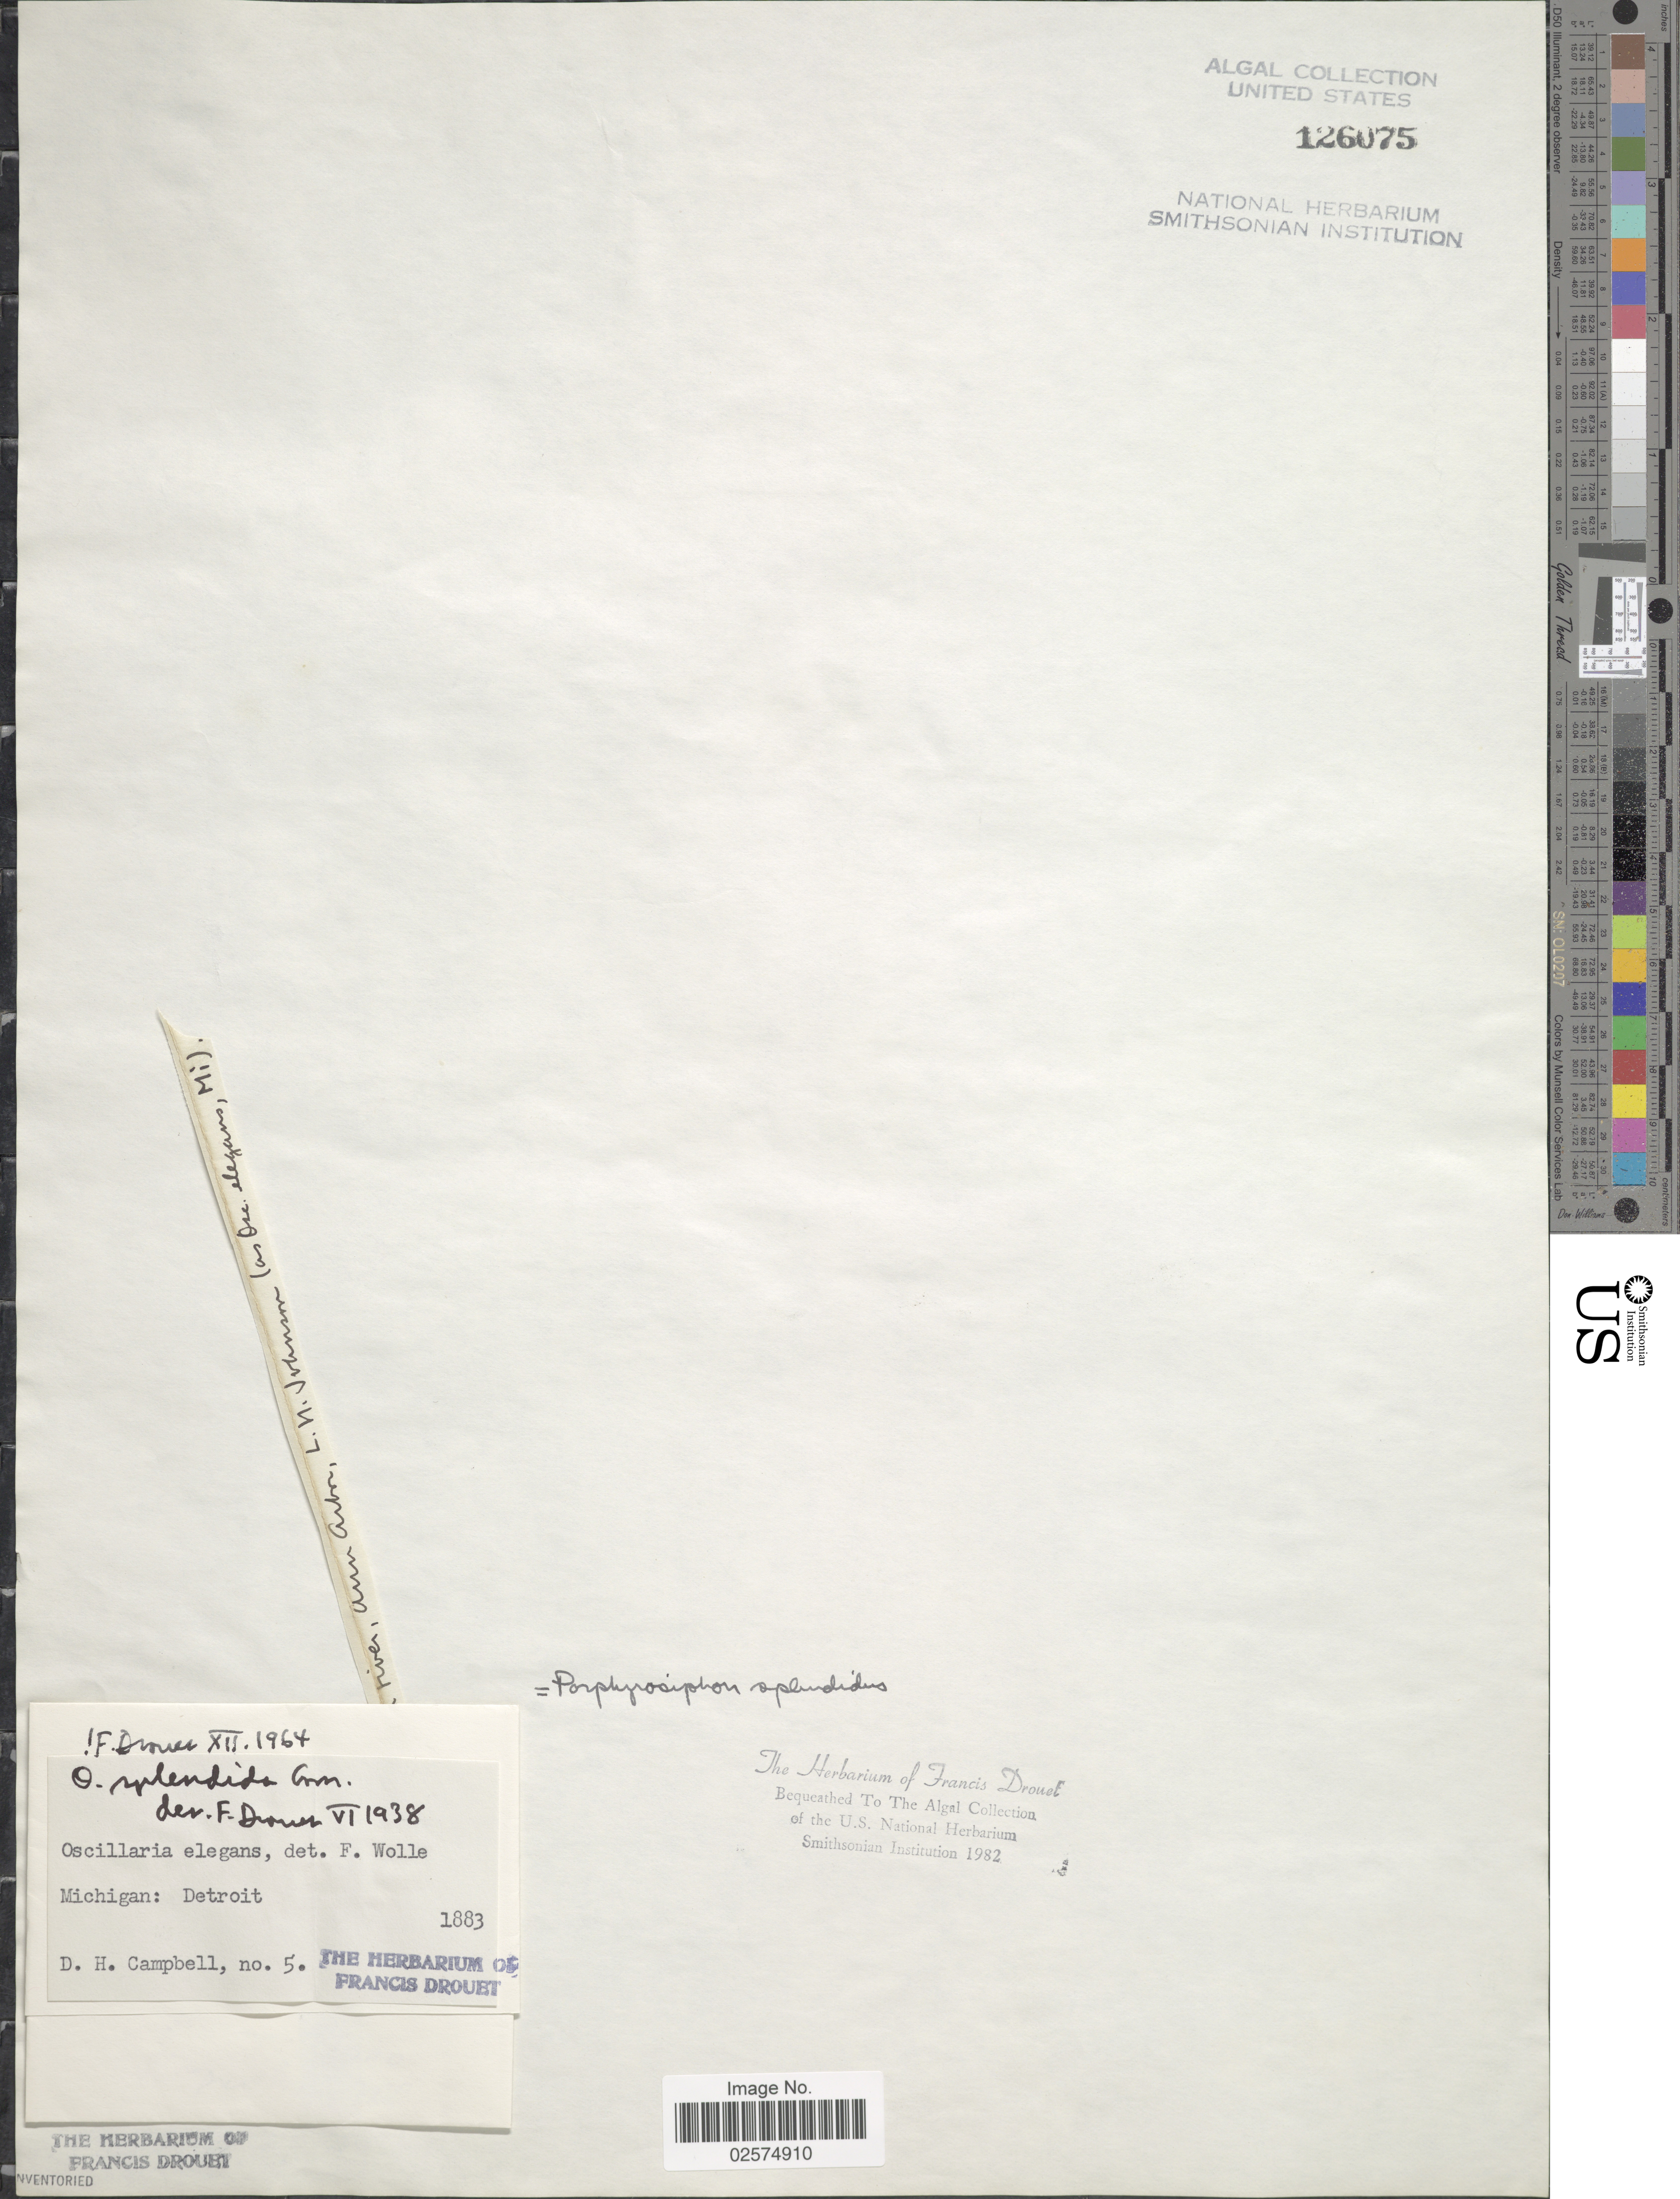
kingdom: Bacteria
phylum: Cyanobacteria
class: Cyanobacteriia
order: Cyanobacteriales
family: Microcoleaceae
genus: Porphyrosiphon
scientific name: Porphyrosiphon splendidus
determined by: Drouet, F. E.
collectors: D. Campbell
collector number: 5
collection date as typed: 1883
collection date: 1883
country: United States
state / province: Michigan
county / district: Wayne County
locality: Detroit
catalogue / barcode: US 126075